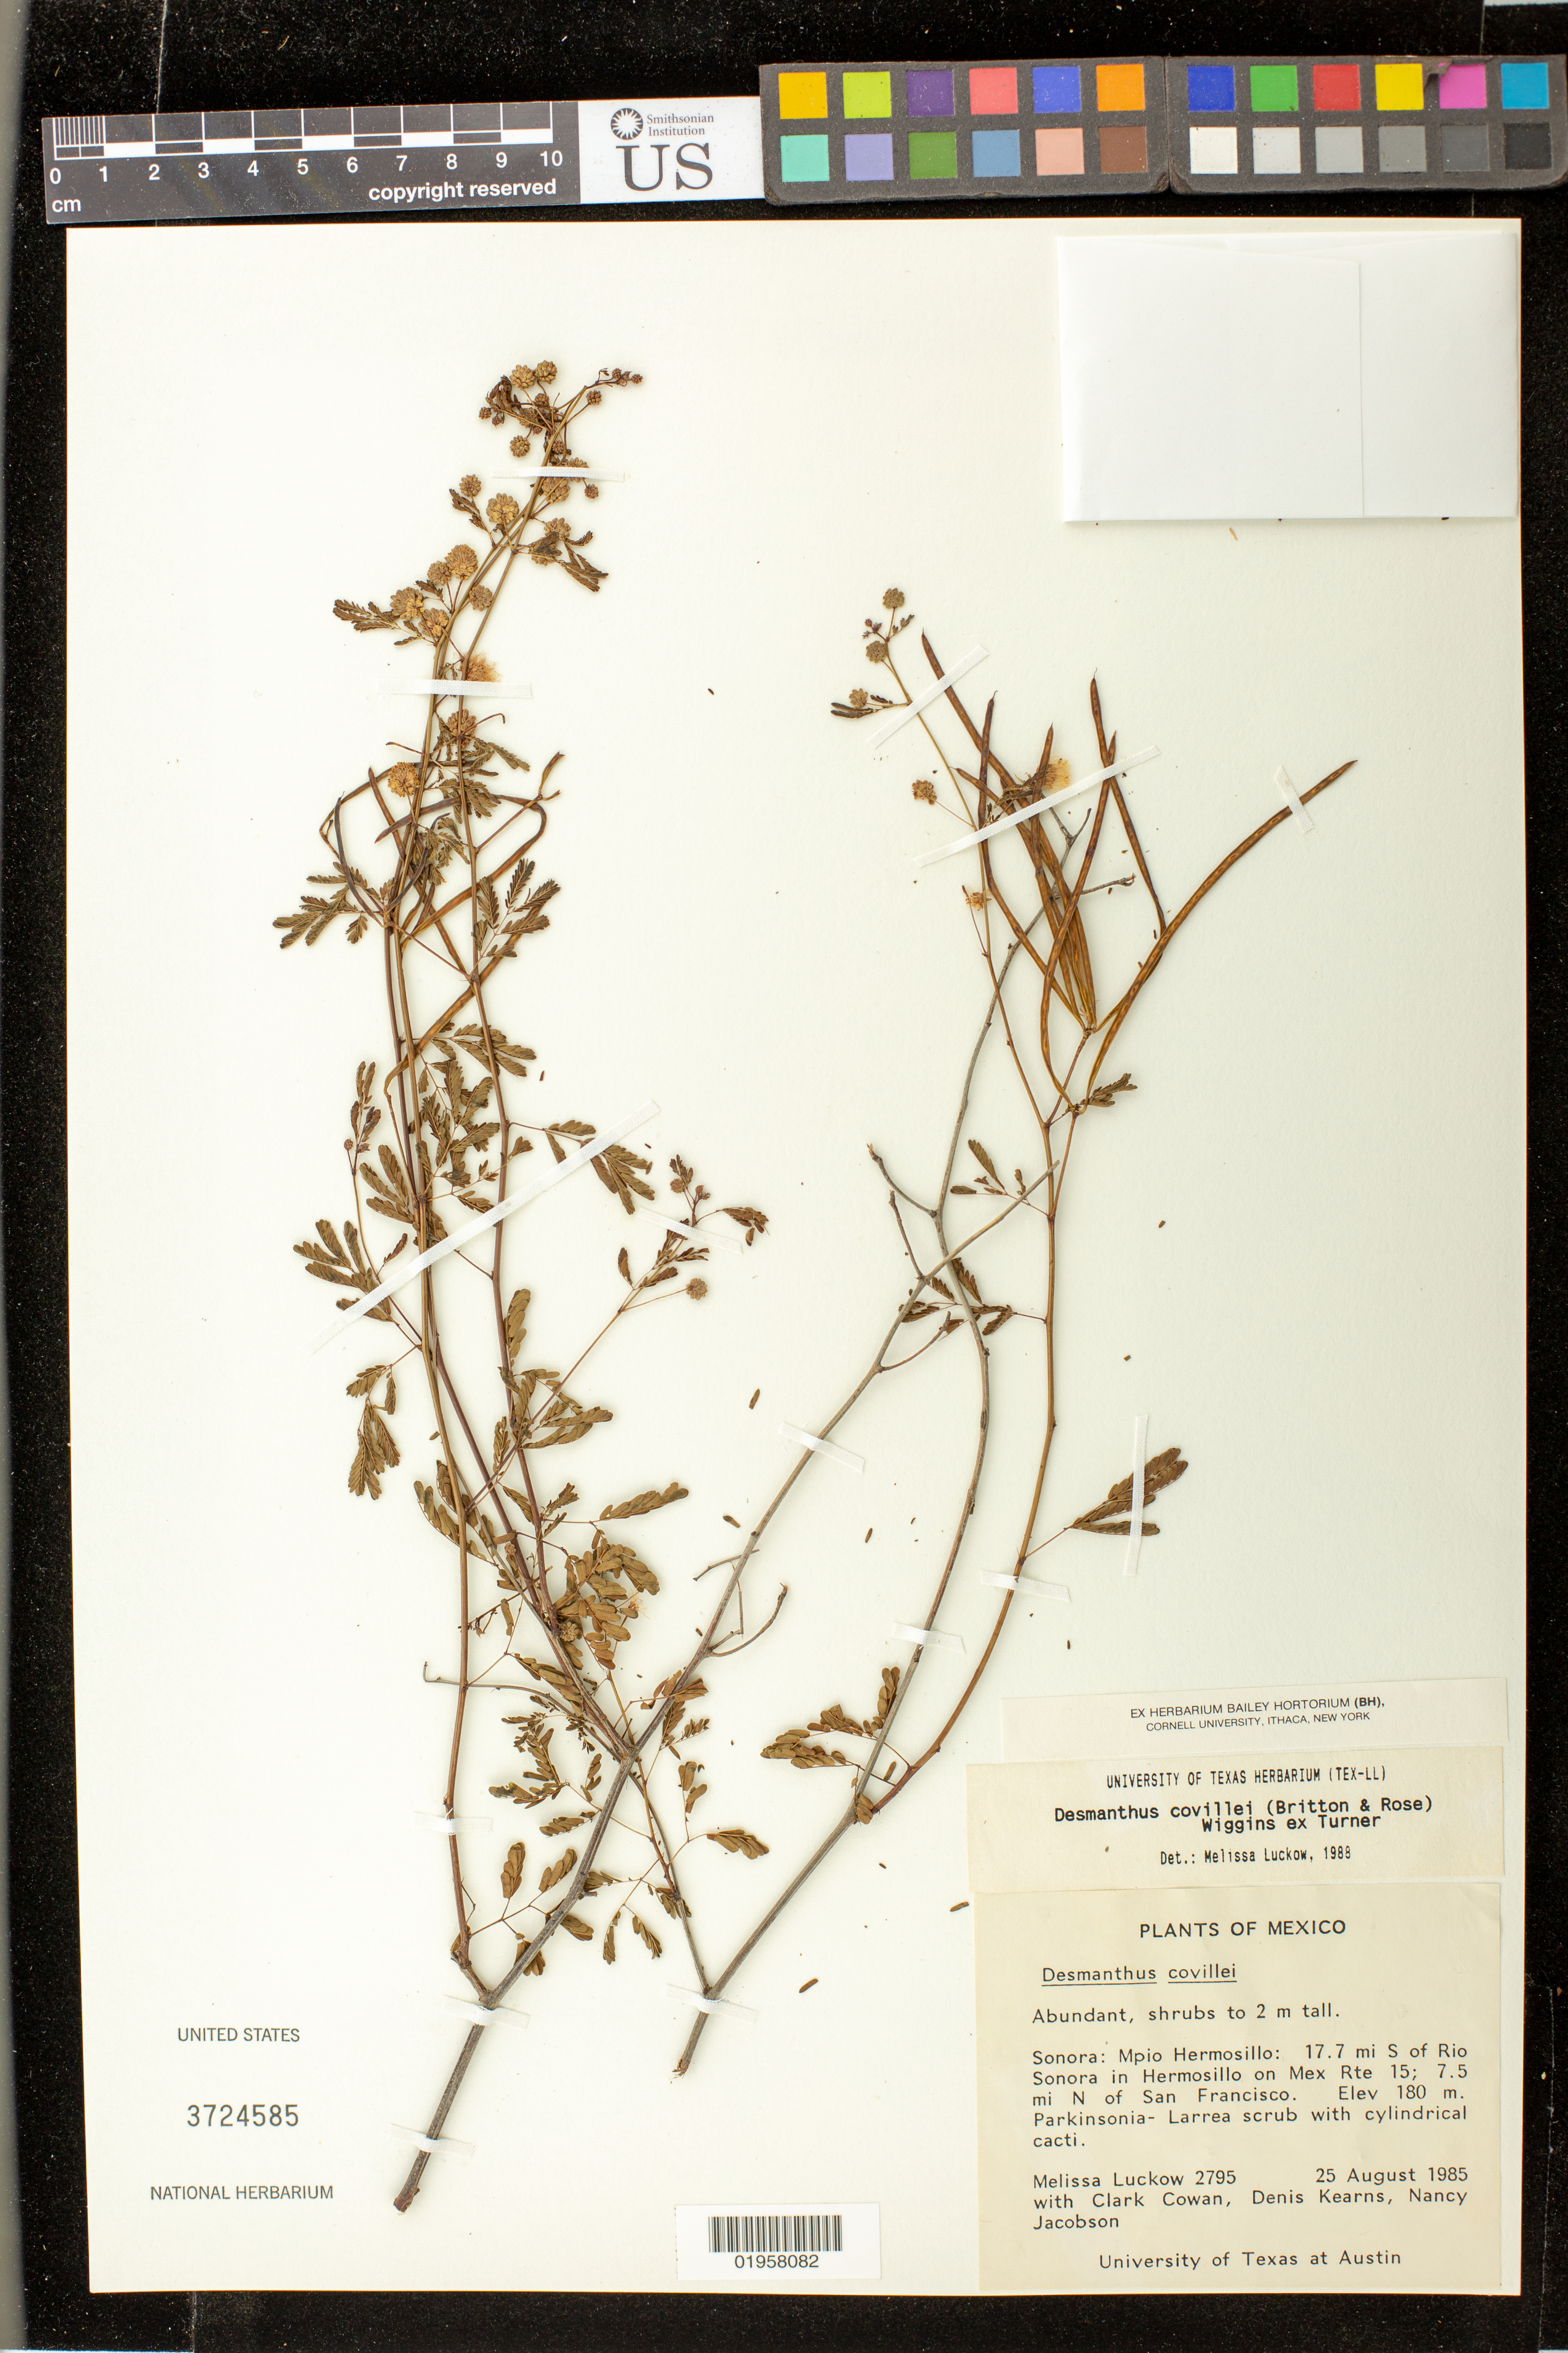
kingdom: Plantae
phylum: Tracheophyta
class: Magnoliopsida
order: Fabales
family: Fabaceae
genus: Desmanthus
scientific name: Desmanthus covillei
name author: (Britton) Wiggins ex B.L. Turner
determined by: Luckow, M. A.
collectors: M. A. Luckow, C. P. Cowan, D. Kearns & N. Jacobson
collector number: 2795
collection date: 1985-08-25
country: Mexico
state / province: Sonora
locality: Mpio Hermosillo: 17.7 miles S of Rio Sonora in Hermosillo on Mex Rte 15; 7.5 miles N of San Francisco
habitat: Parkinsonia - Larrea scrub with cylindrical cacti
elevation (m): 180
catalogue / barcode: US 3724585